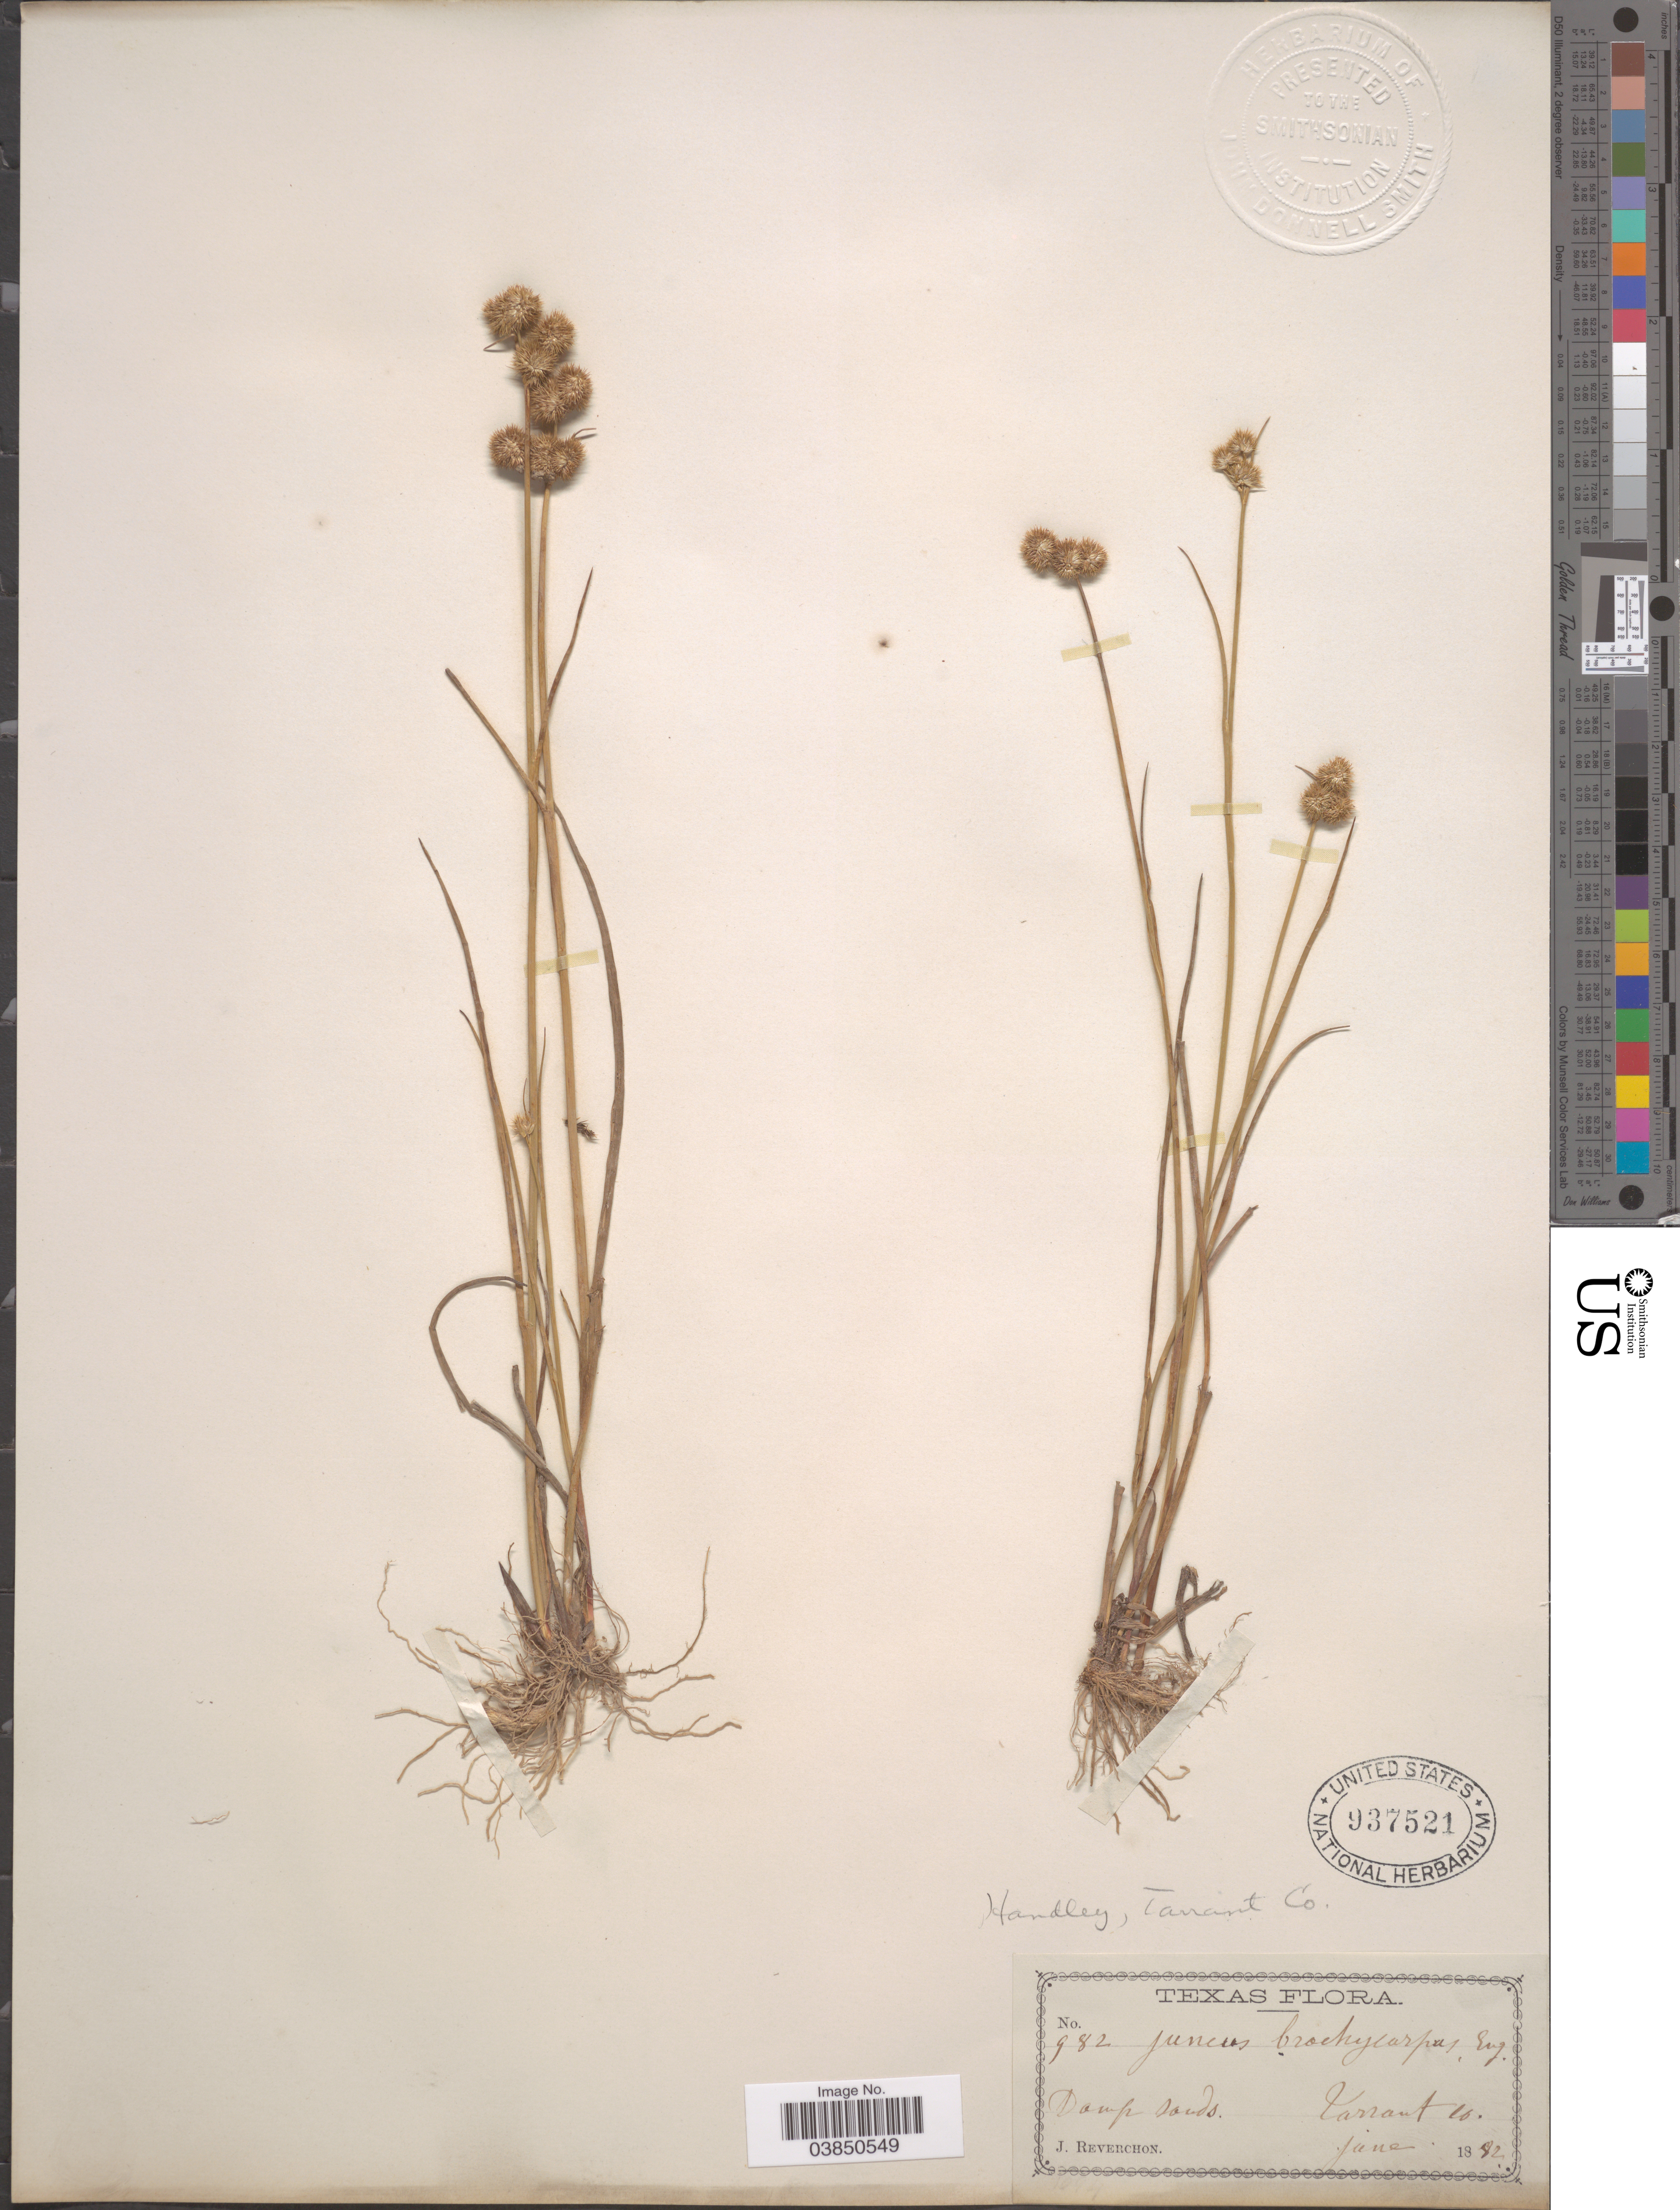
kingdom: Plantae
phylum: Tracheophyta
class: Liliopsida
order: Poales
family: Juncaceae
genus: Juncus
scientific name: Juncus brachycarpus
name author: Engelm.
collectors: J. Reverchon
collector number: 982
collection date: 1892-06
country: United States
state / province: Texas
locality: Handley, Tarrant Co.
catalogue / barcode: US 937521